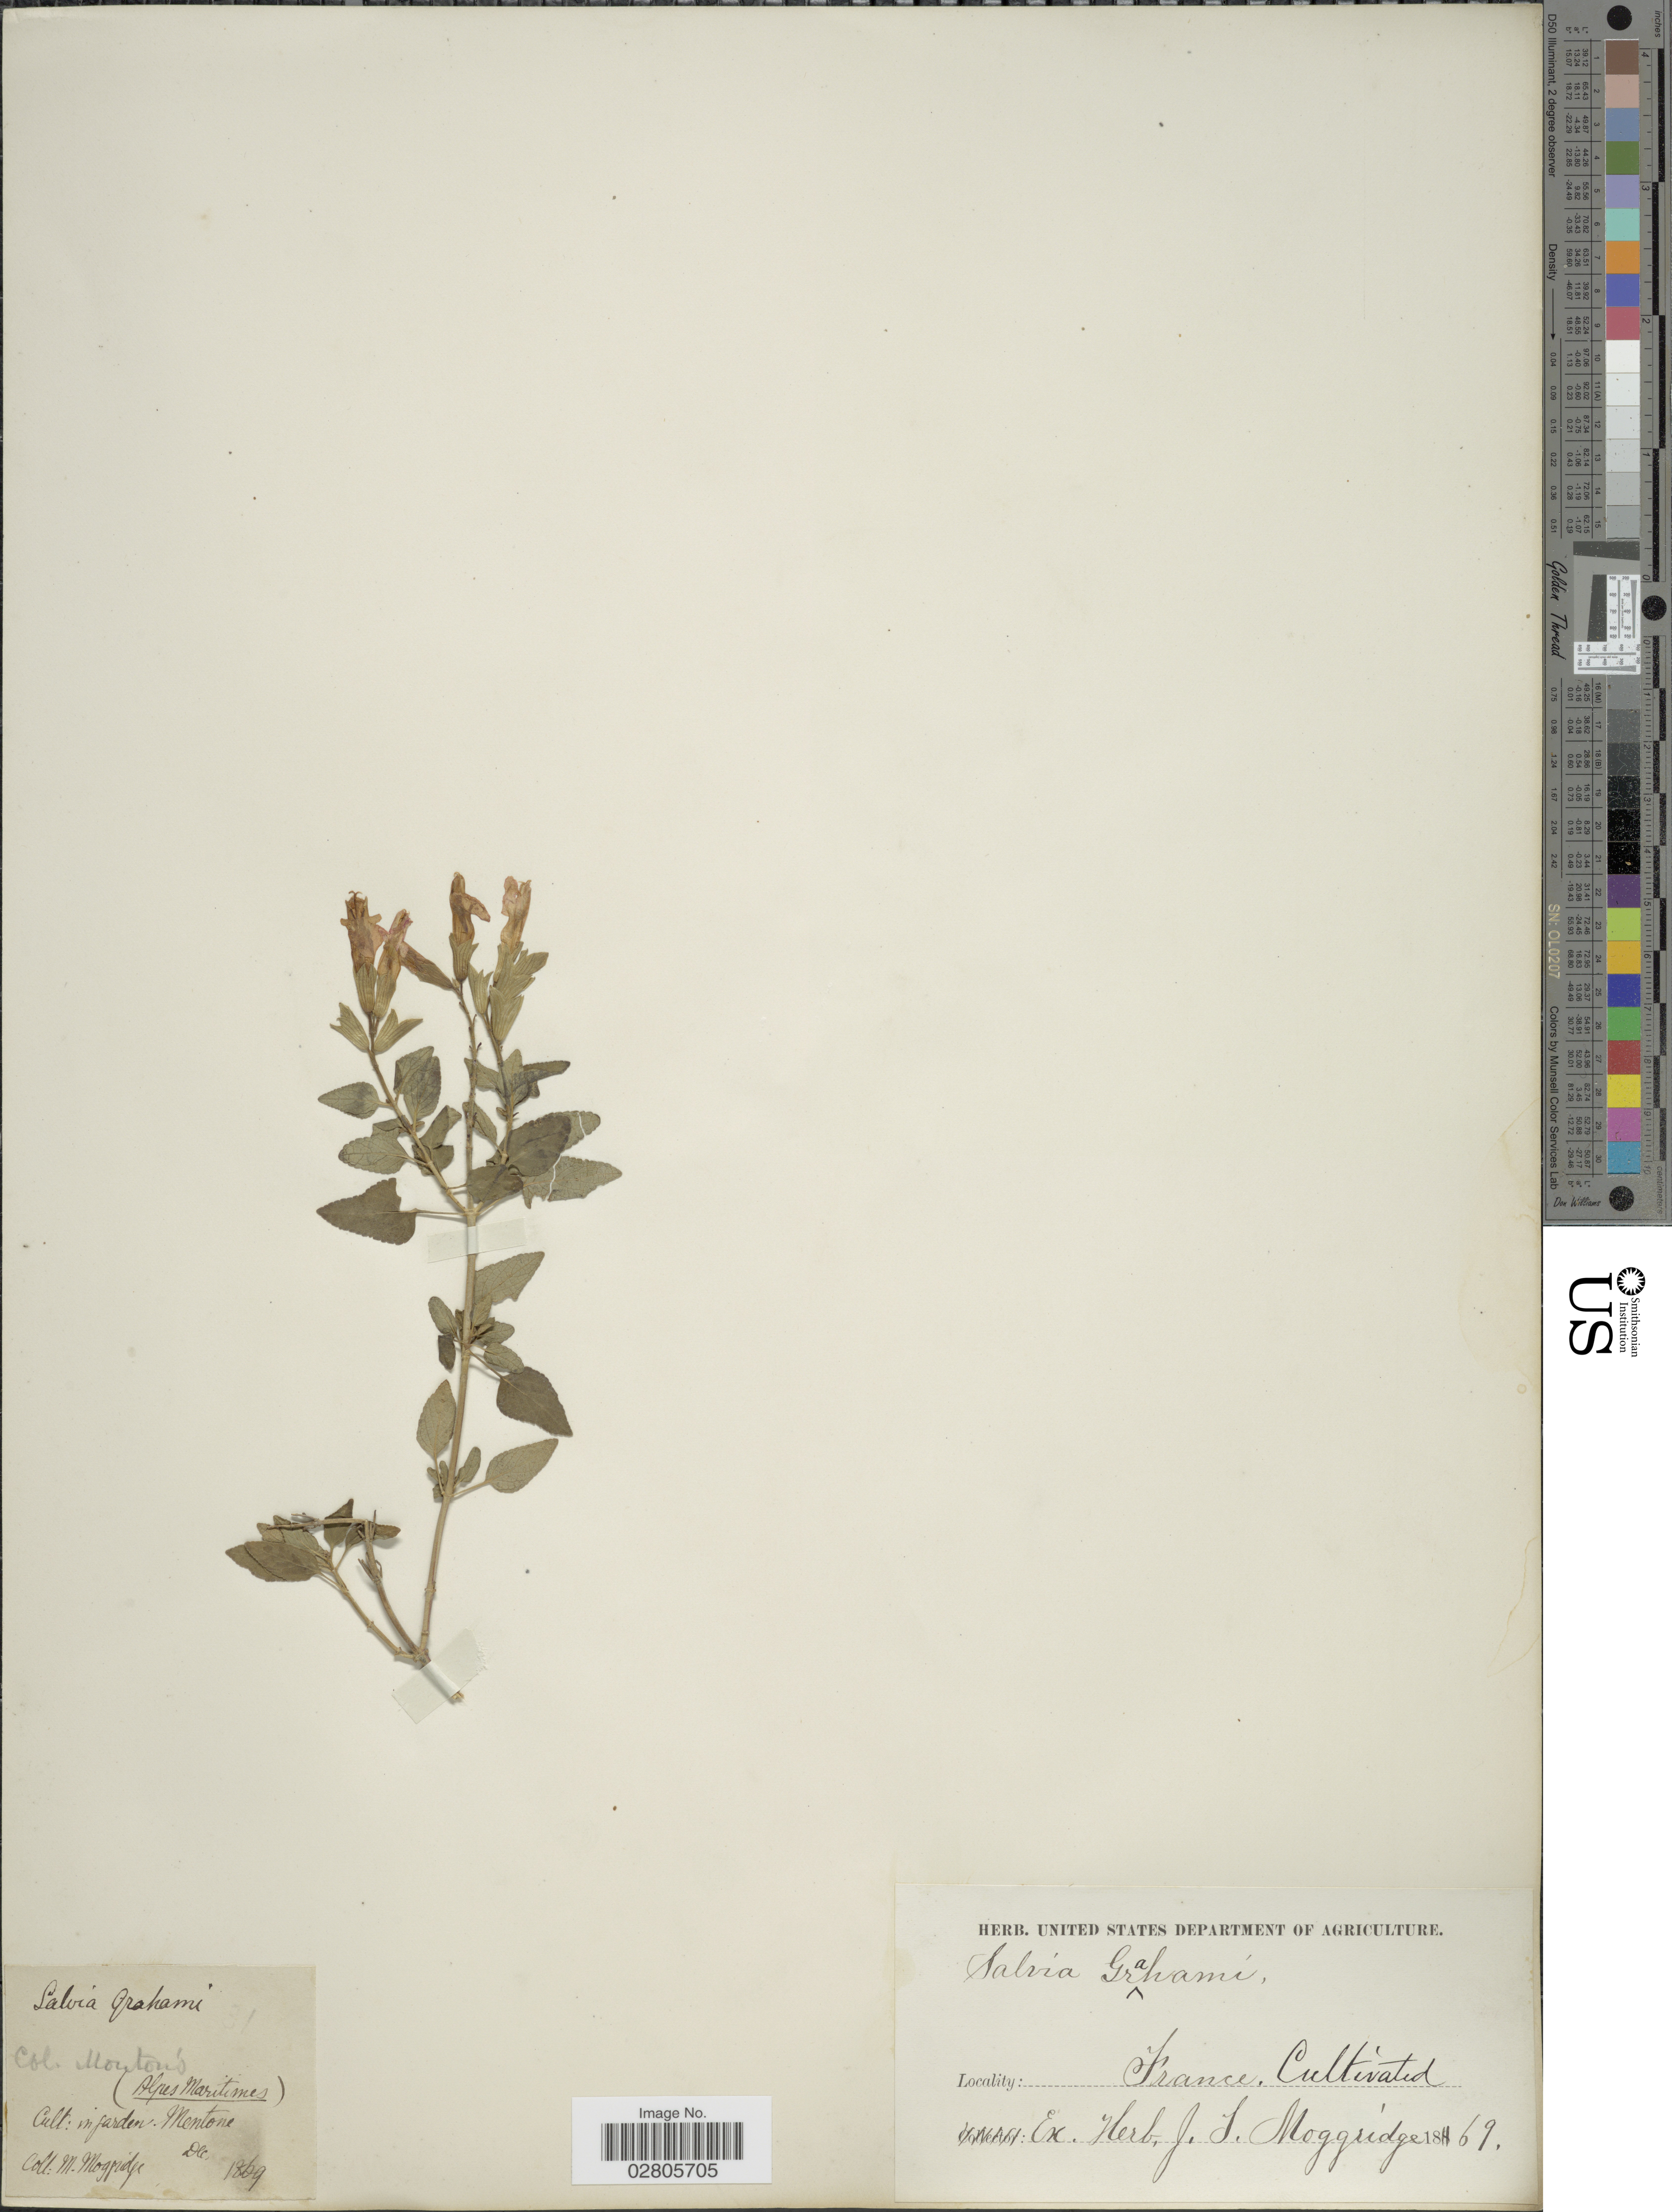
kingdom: Plantae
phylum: Tracheophyta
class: Magnoliopsida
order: Lamiales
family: Lamiaceae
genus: Salvia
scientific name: Salvia grahami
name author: Benth.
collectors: M. Moggridge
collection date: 1869-12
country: France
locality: In garden Mentone.